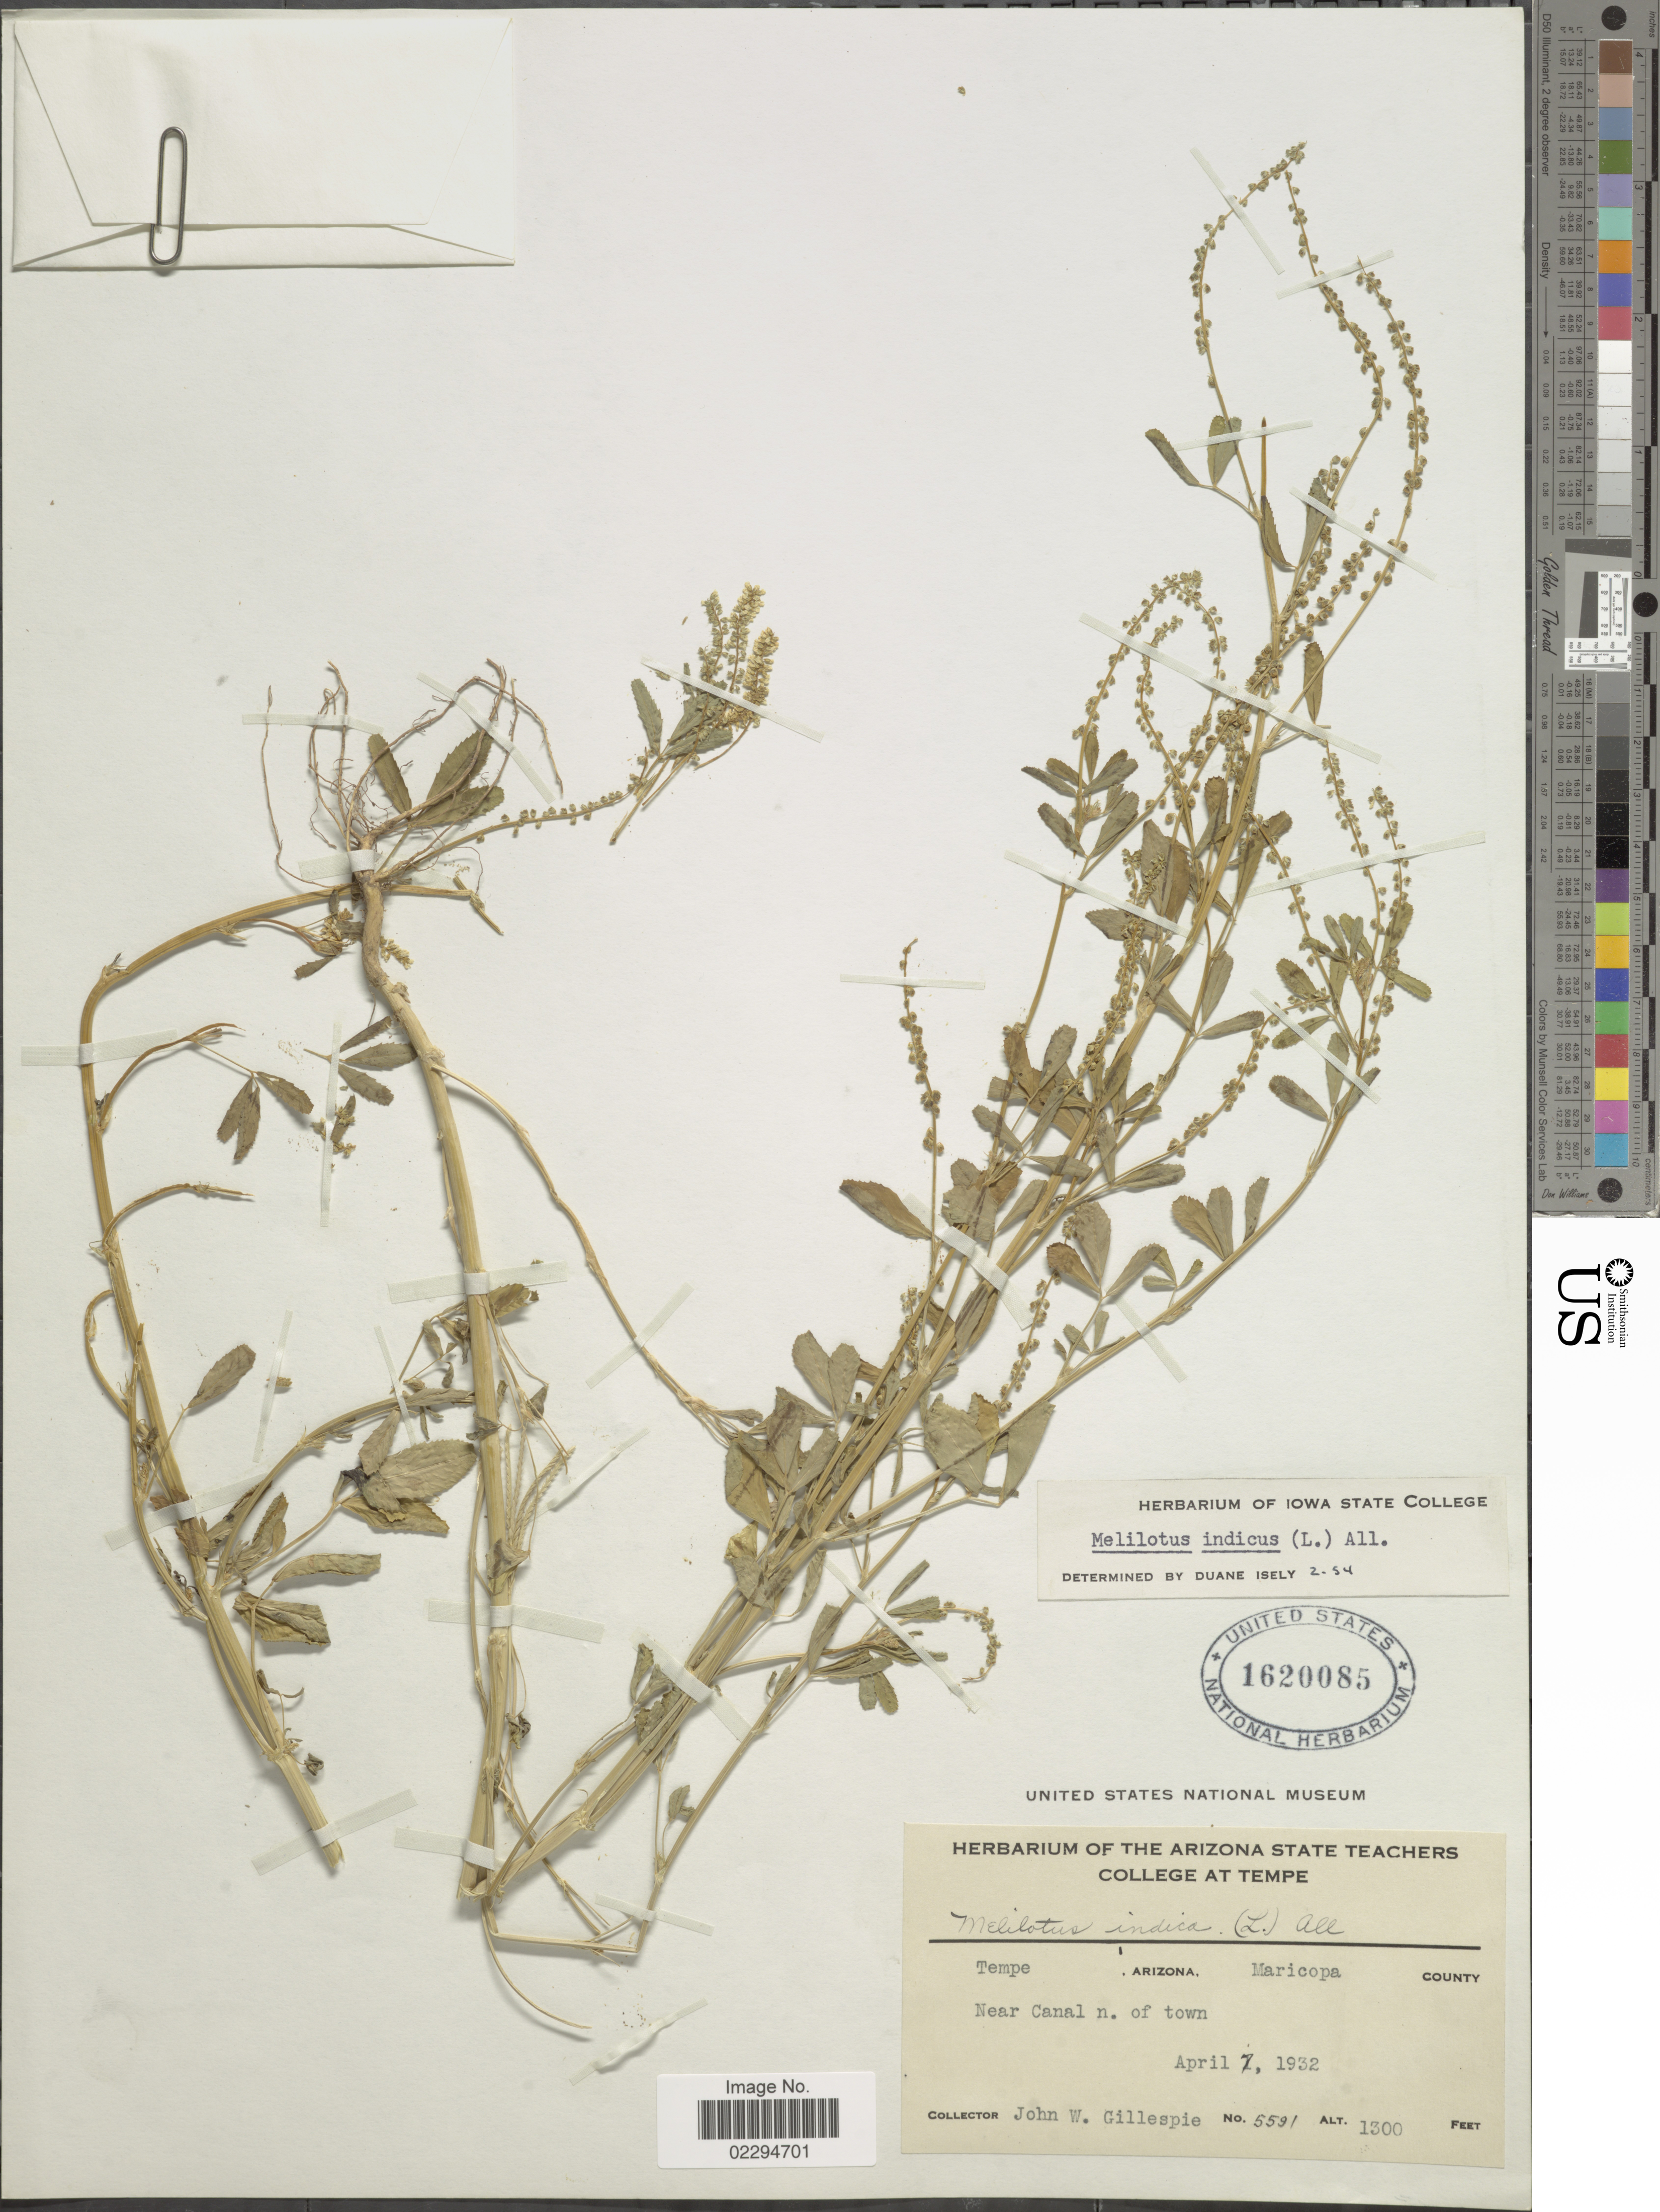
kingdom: Plantae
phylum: Tracheophyta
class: Magnoliopsida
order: Fabales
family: Fabaceae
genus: Melilotus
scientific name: Melilotus indicus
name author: (L.) All.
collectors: J. W. Gillespie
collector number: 5591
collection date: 1932-04-07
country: United States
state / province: Arizona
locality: Tempe. Maricopa County. Near Canal n. of town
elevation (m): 396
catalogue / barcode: US 1620085